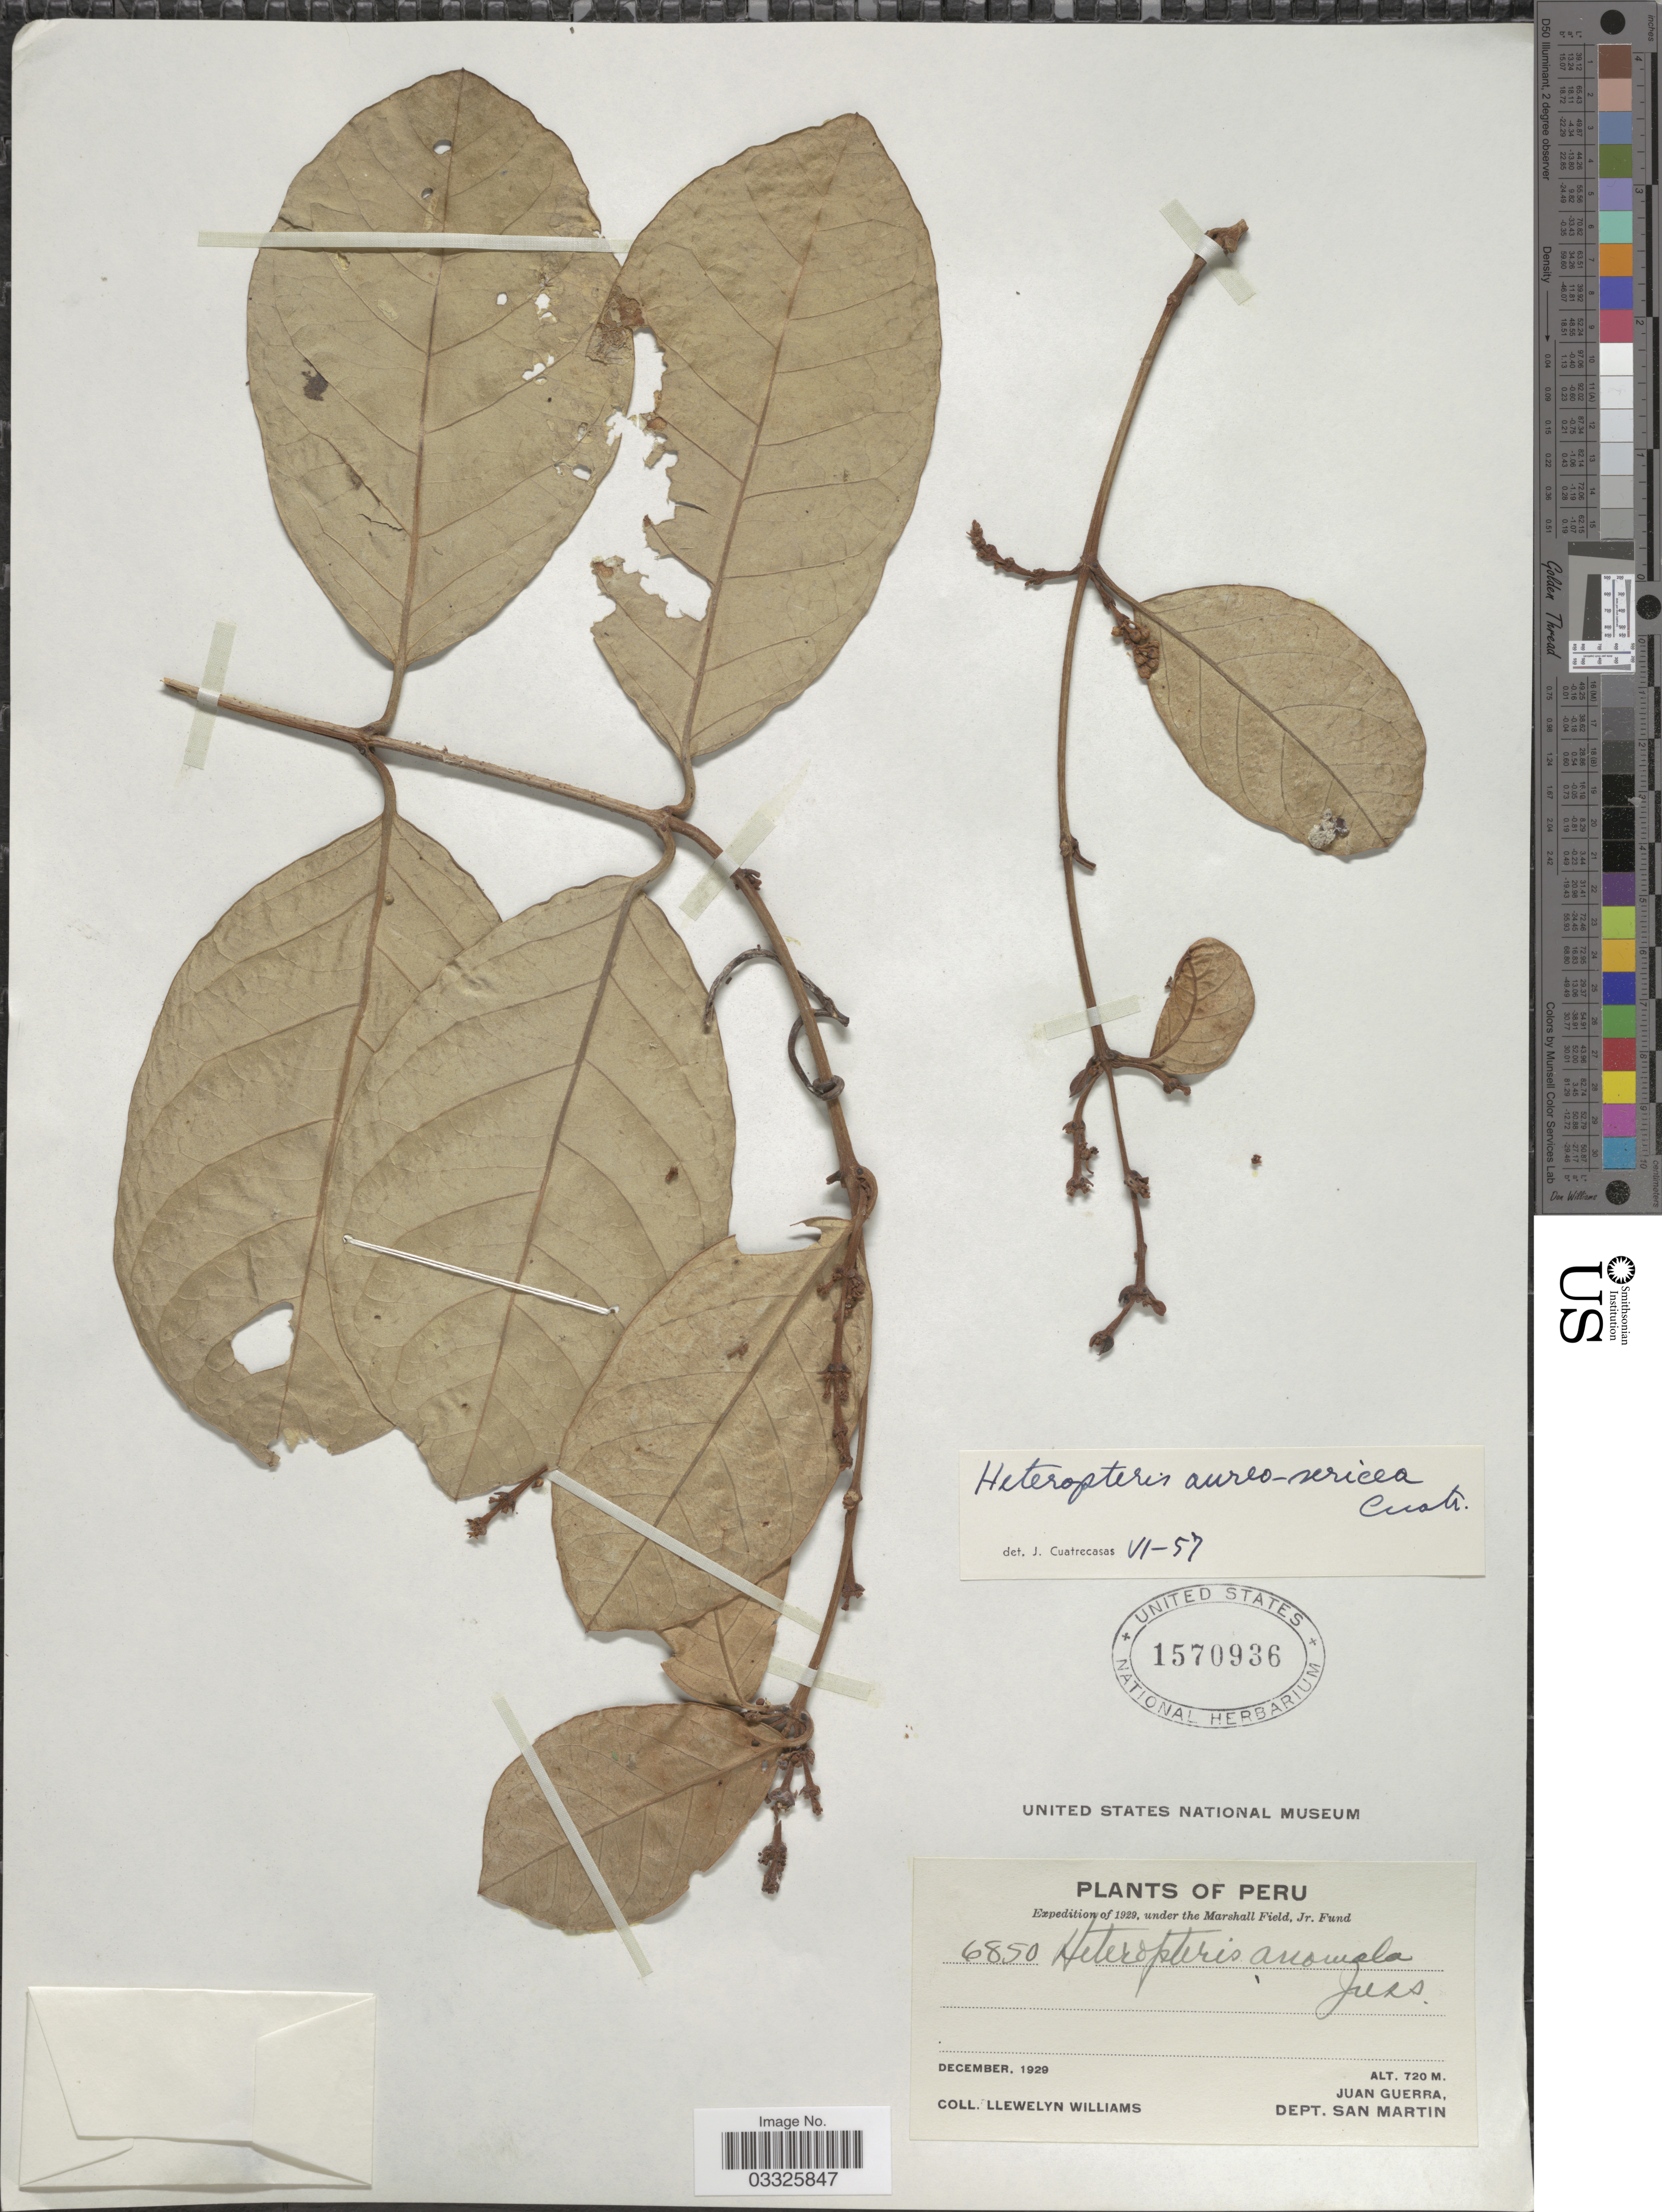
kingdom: Plantae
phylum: Tracheophyta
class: Magnoliopsida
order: Malpighiales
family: Malpighiaceae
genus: Heteropterys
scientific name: Heteropterys aureo-sericea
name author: Cuatrec.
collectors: Ll. Williams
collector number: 6850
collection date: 1929-12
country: Peru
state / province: San Martín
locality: Juan Guerra. Dept. San Martin.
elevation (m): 720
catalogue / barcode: US 1570936